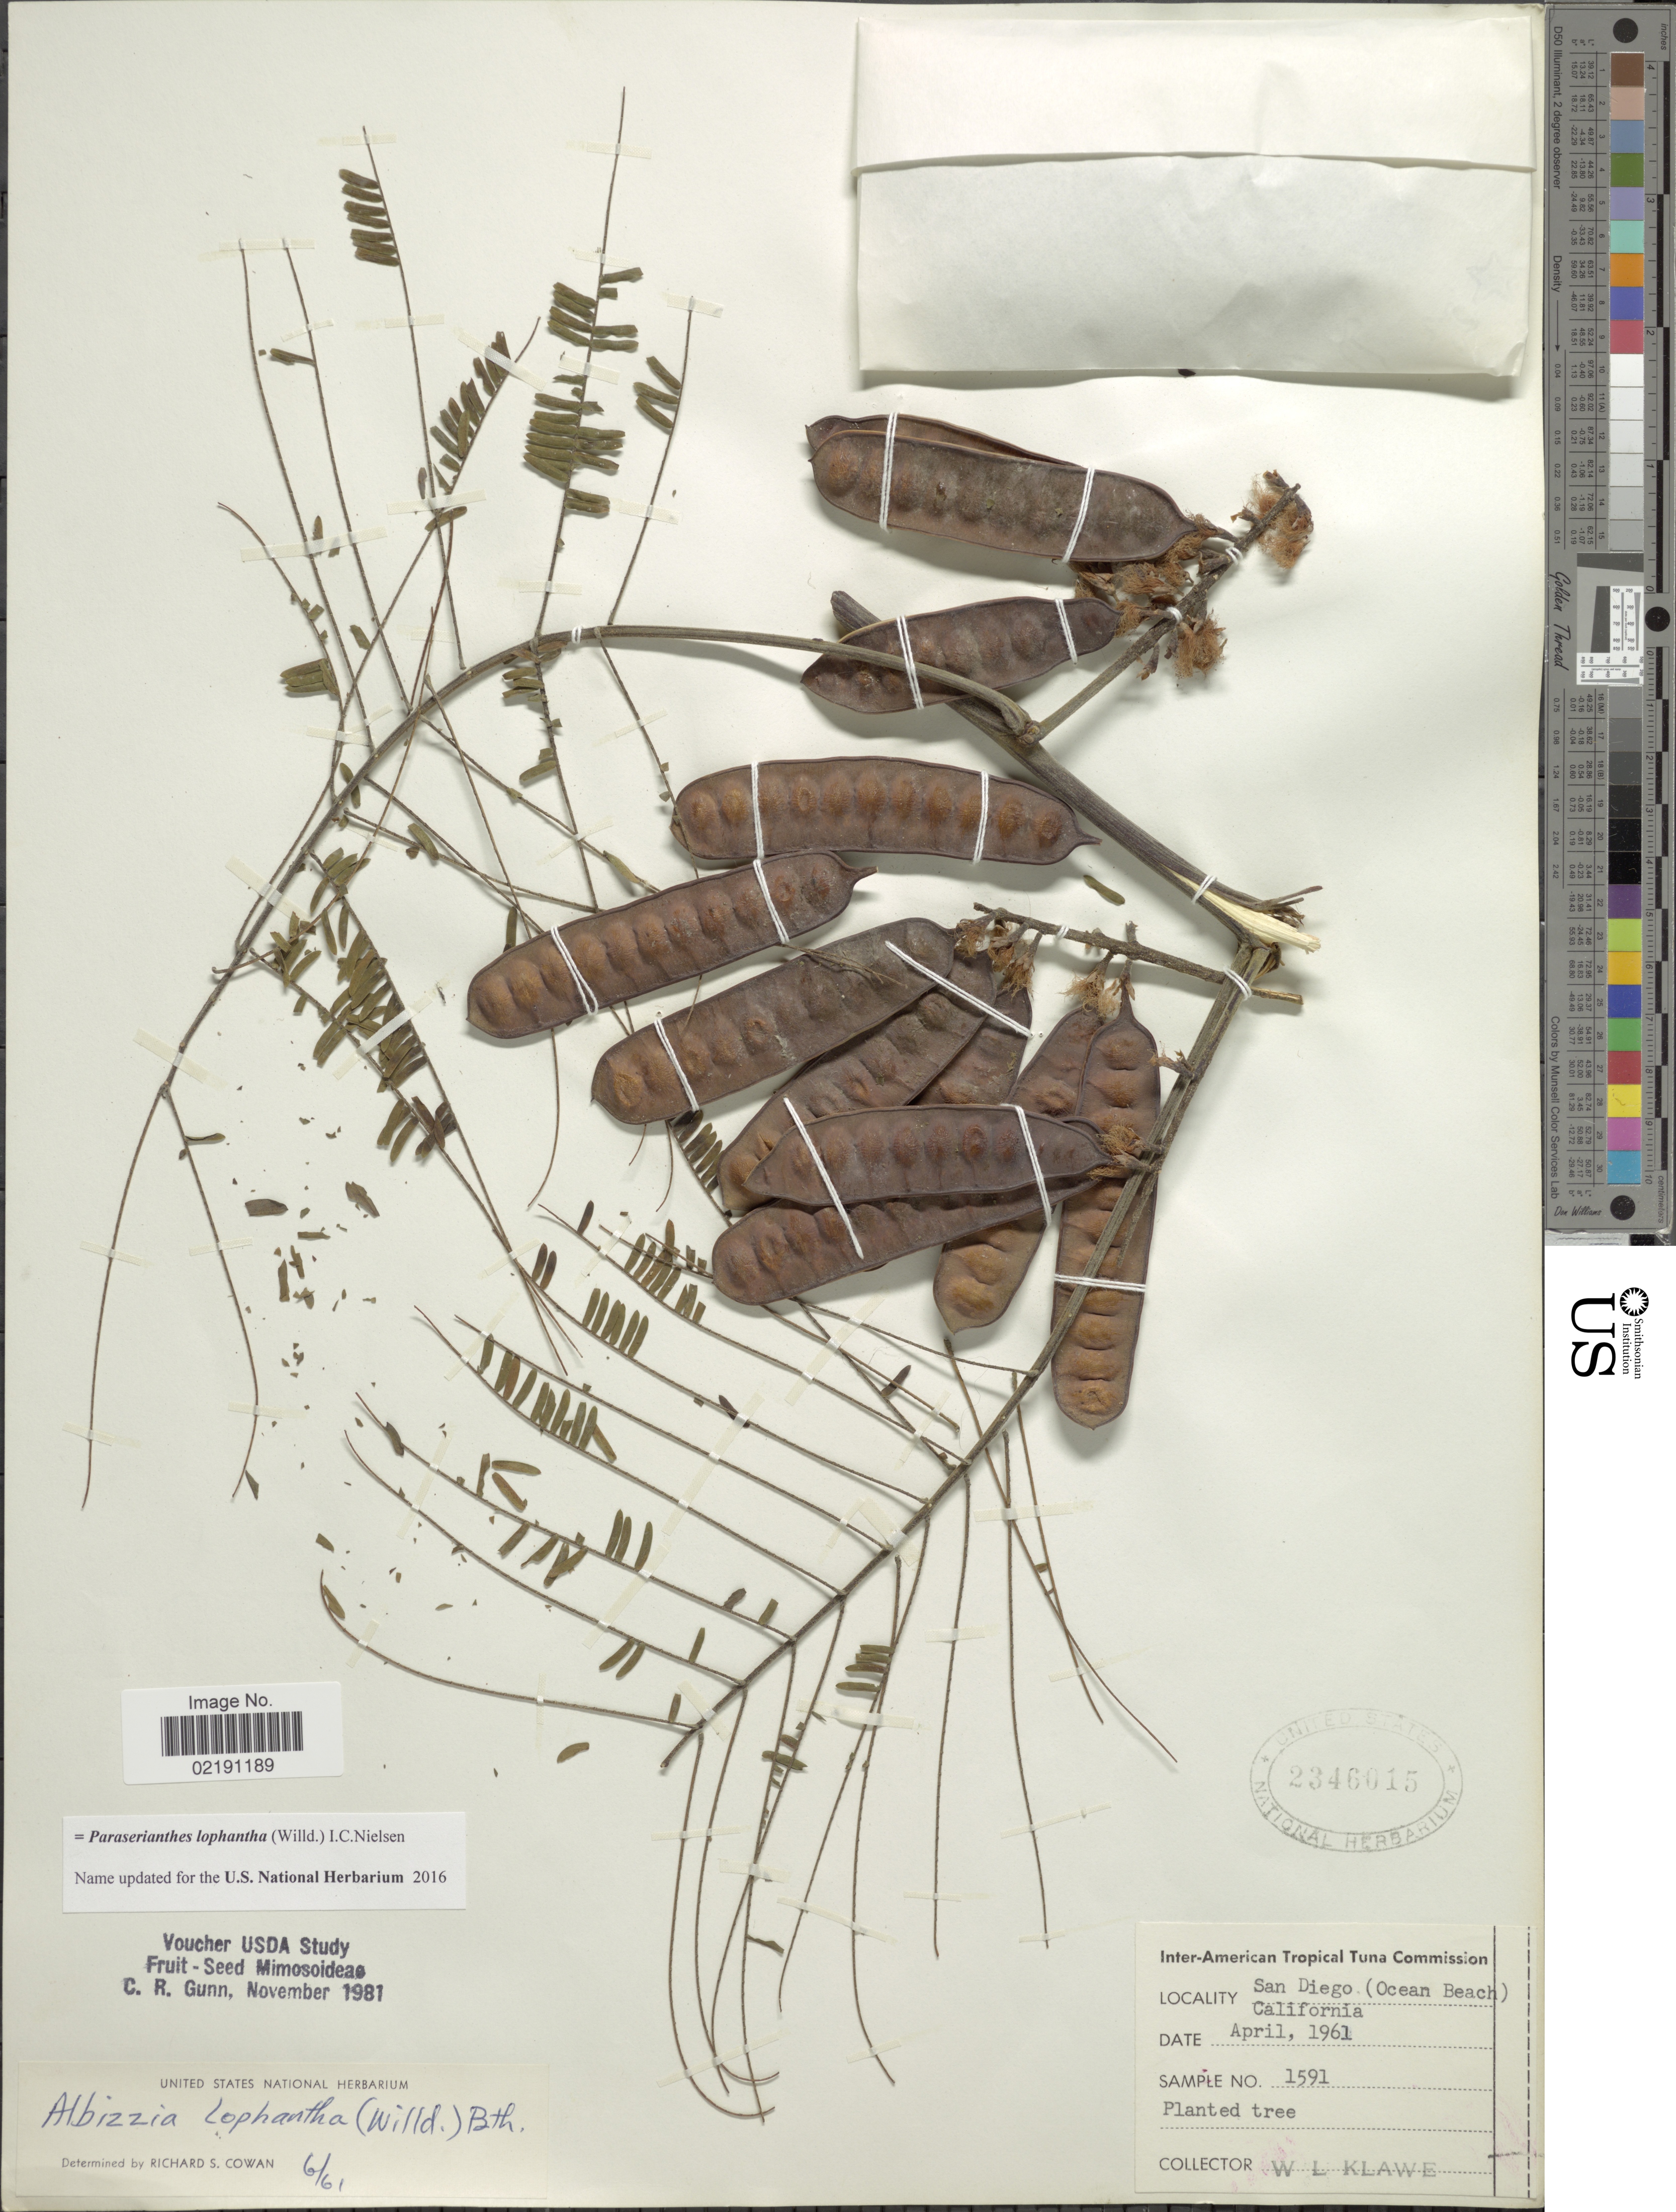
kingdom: Plantae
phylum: Tracheophyta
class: Magnoliopsida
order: Fabales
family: Fabaceae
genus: Paraserianthes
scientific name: Paraserianthes lophantha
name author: (Vent.) I.C. Nielsen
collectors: W. Klawe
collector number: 1591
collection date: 1961-04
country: United States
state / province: California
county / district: San Diego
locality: San Diego (Ocean Beach) California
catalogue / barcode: US 2346015